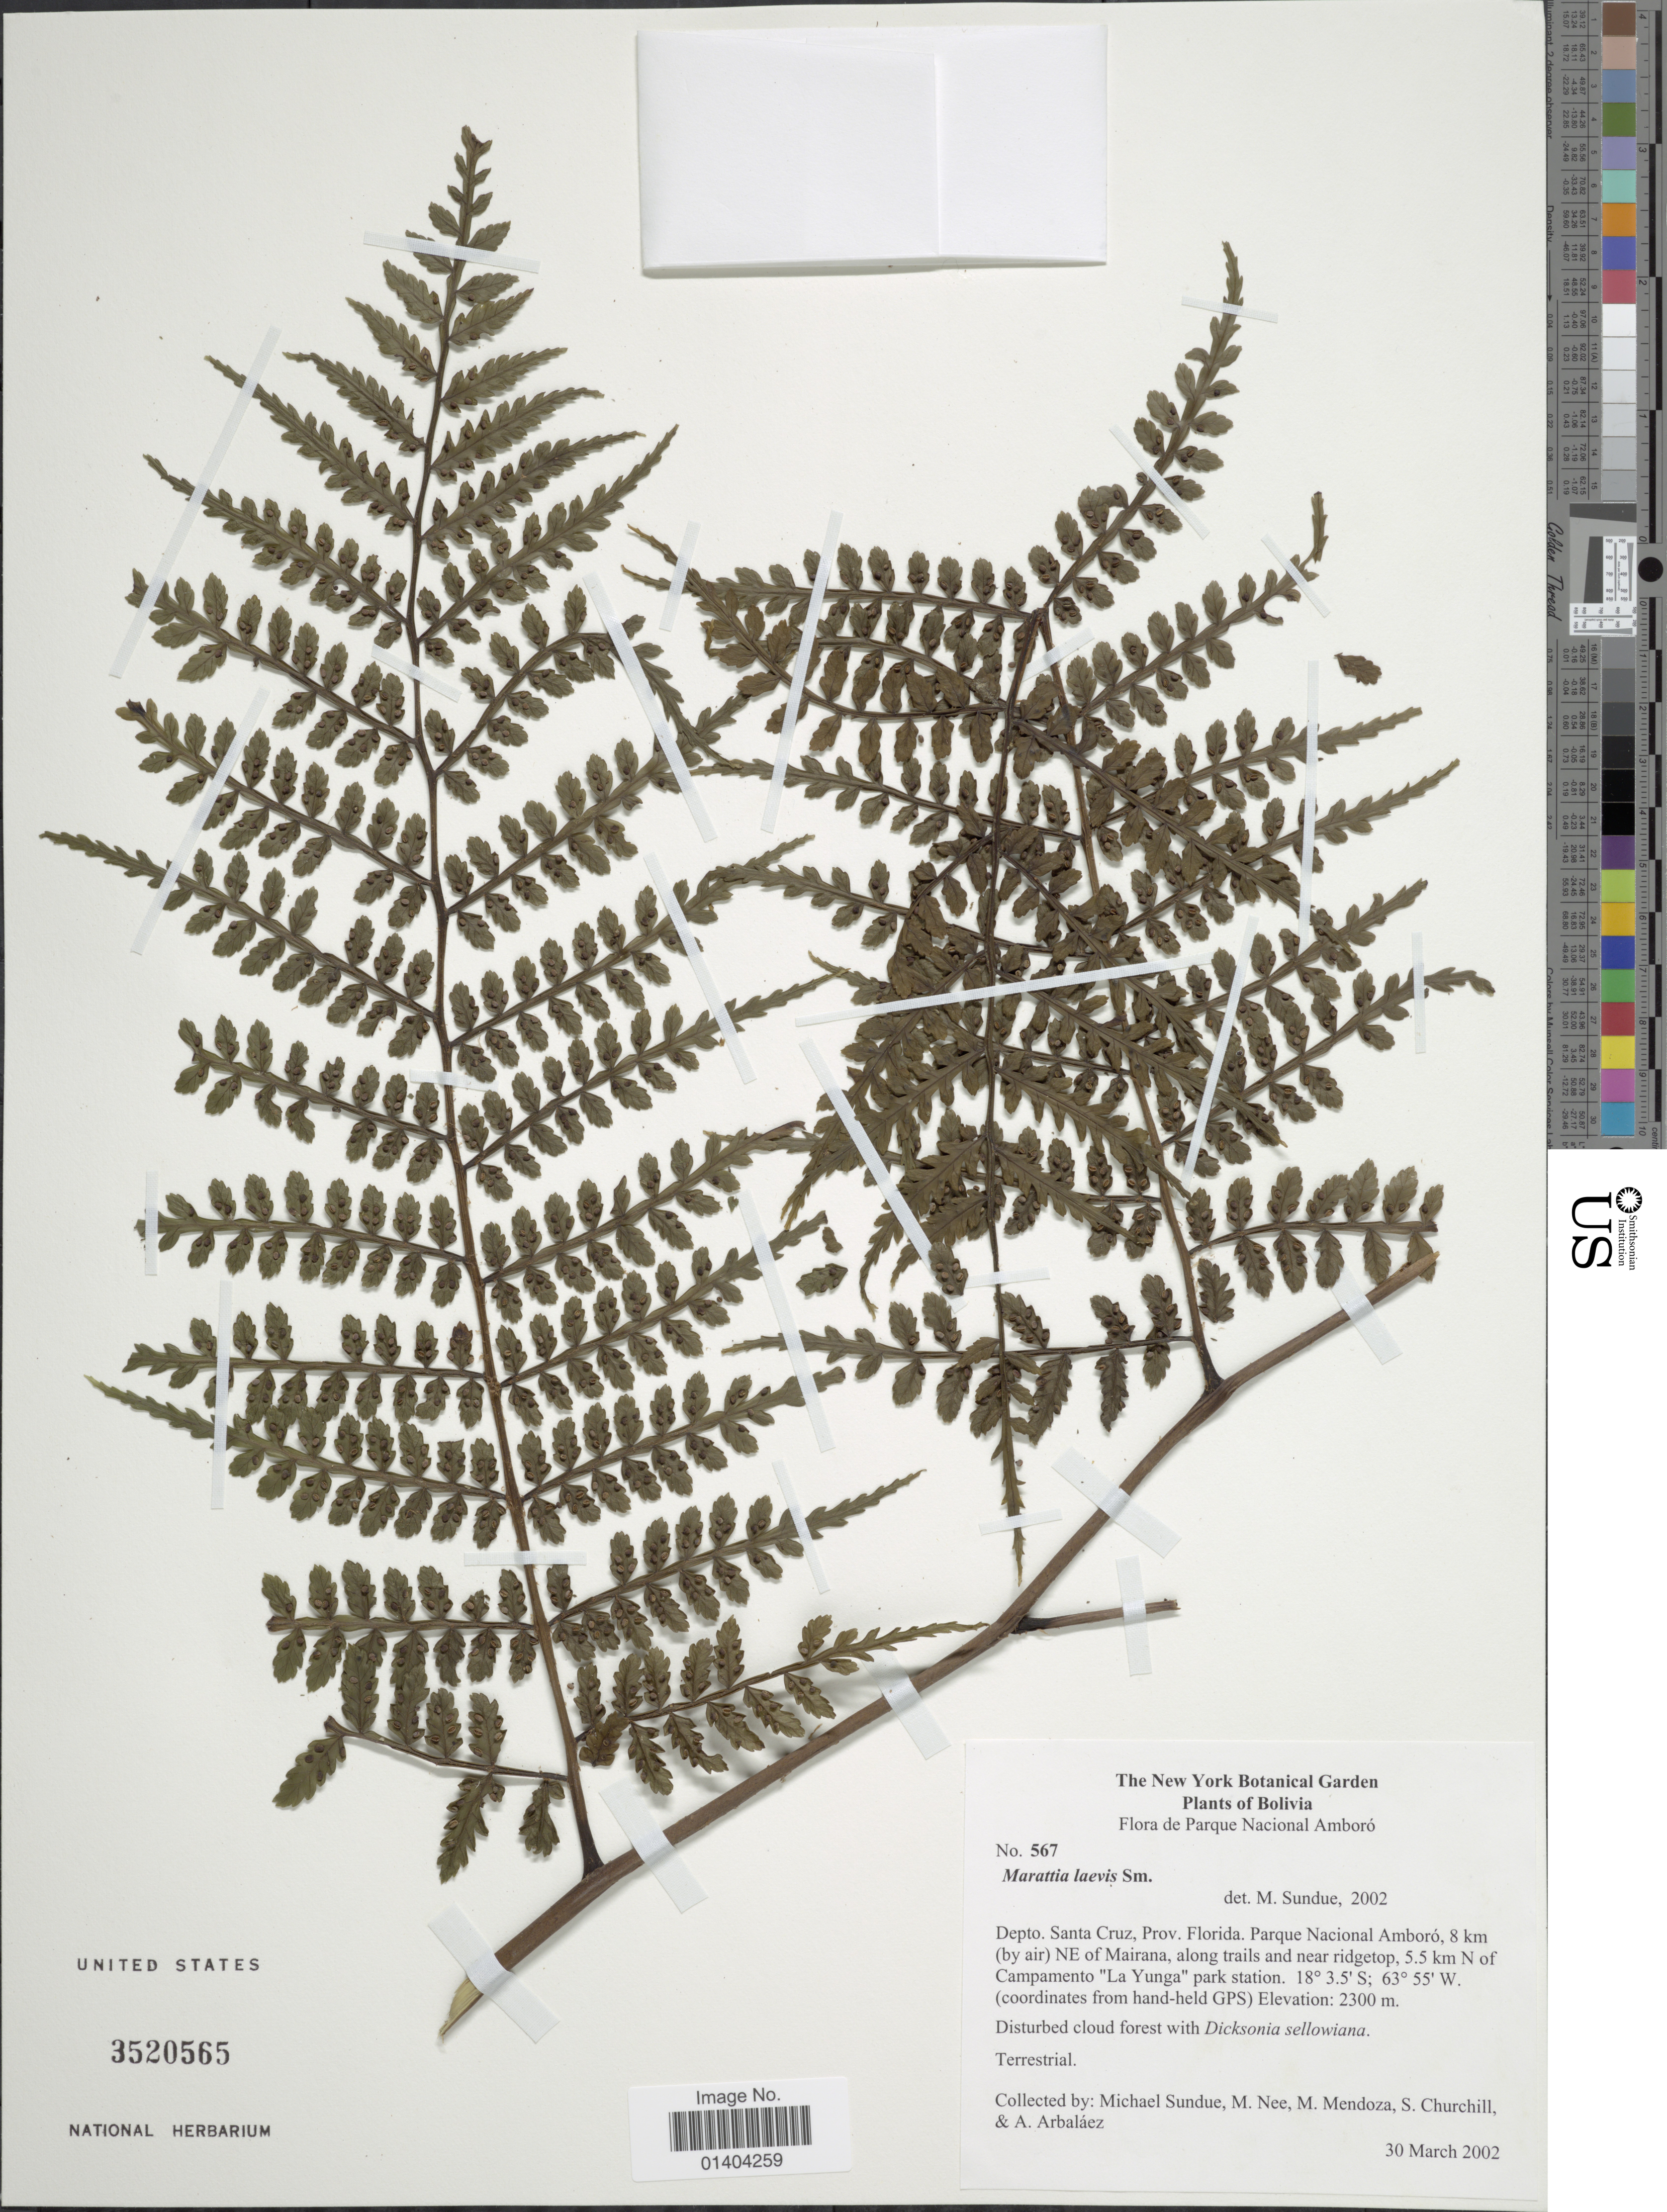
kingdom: Plantae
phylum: Tracheophyta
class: Polypodiopsida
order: Marattiales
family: Marattiaceae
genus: Marattia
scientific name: Marattia laevis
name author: Sm.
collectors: M. Sundue, M. Nee, M. Mendoza, S. Churchill & et al.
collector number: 567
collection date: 2002-03-30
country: Bolivia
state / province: Santa Cruz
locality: Prov. Florida. Parque Nacional Amboro 8 km NE of Mairana 5.5km N of Campamento La Yunga park station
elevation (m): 2300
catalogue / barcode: US 3520565